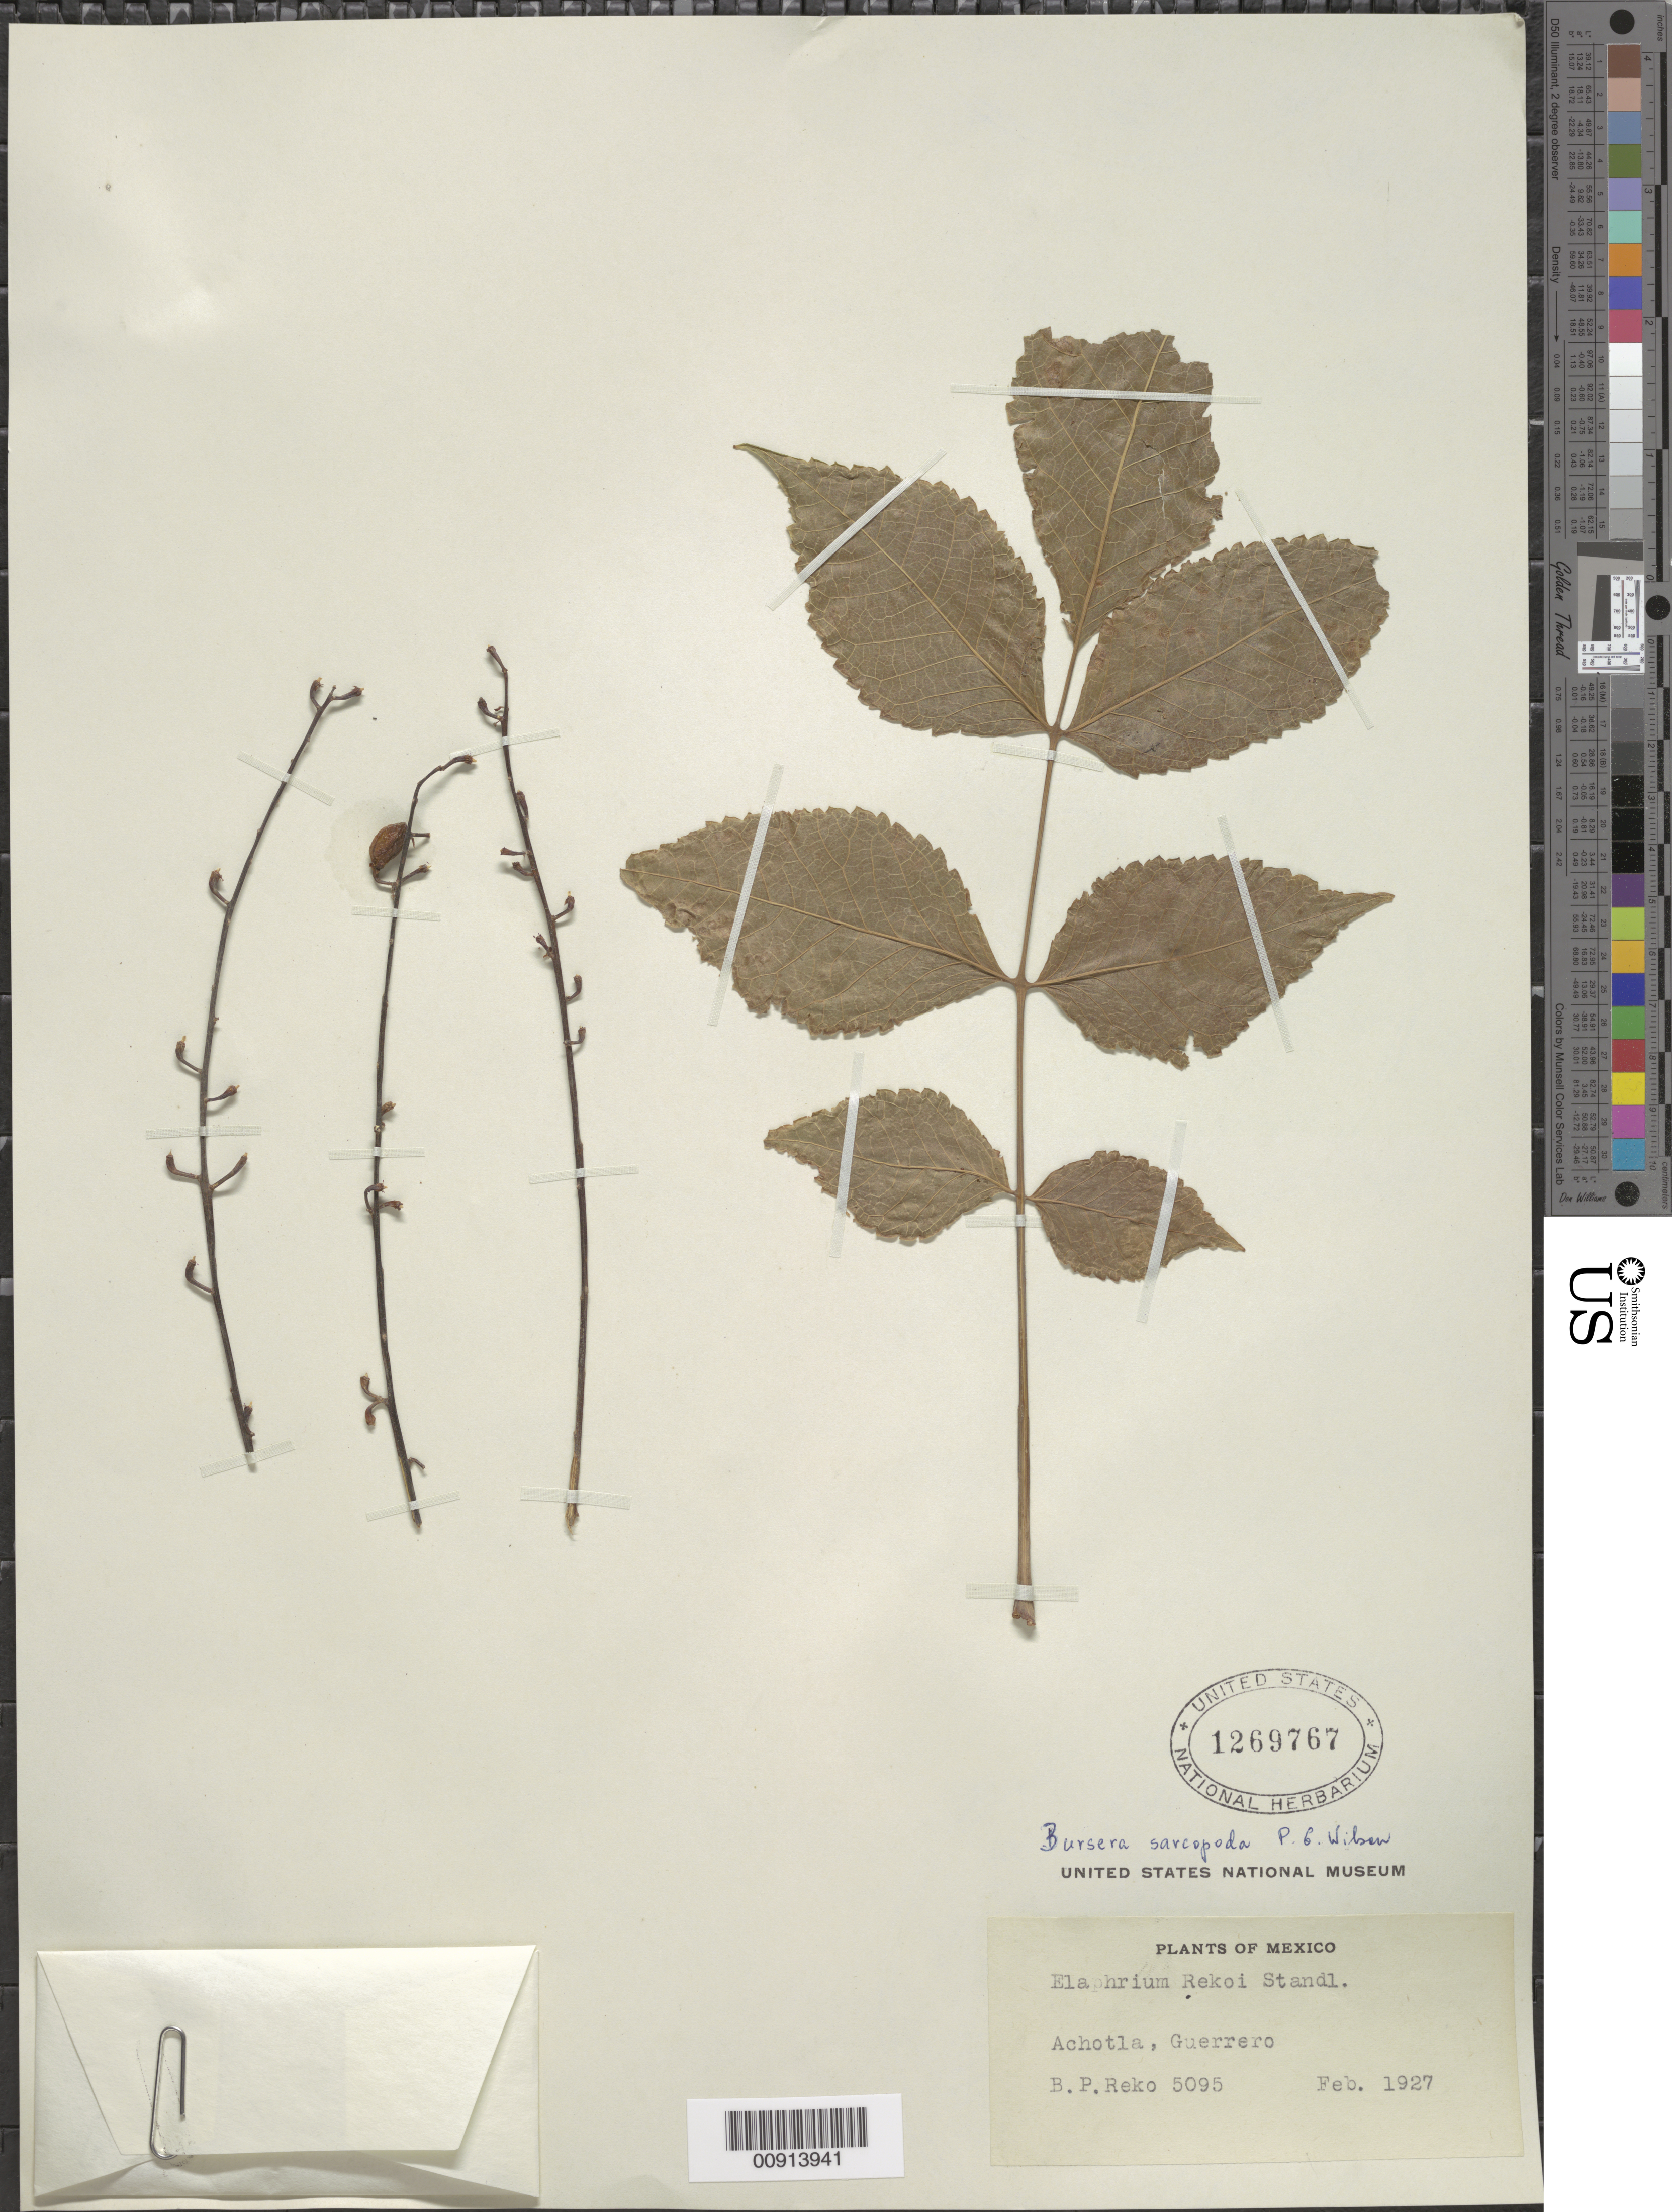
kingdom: Plantae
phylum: Tracheophyta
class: Magnoliopsida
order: Sapindales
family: Burseraceae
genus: Bursera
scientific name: Bursera sarcopoda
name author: Paul G. Wilson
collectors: B. P. Reko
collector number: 5095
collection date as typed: Feb 1927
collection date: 1927-02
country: Mexico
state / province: Guerrero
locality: Achotla, Guerrero.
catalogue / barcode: US 1269767